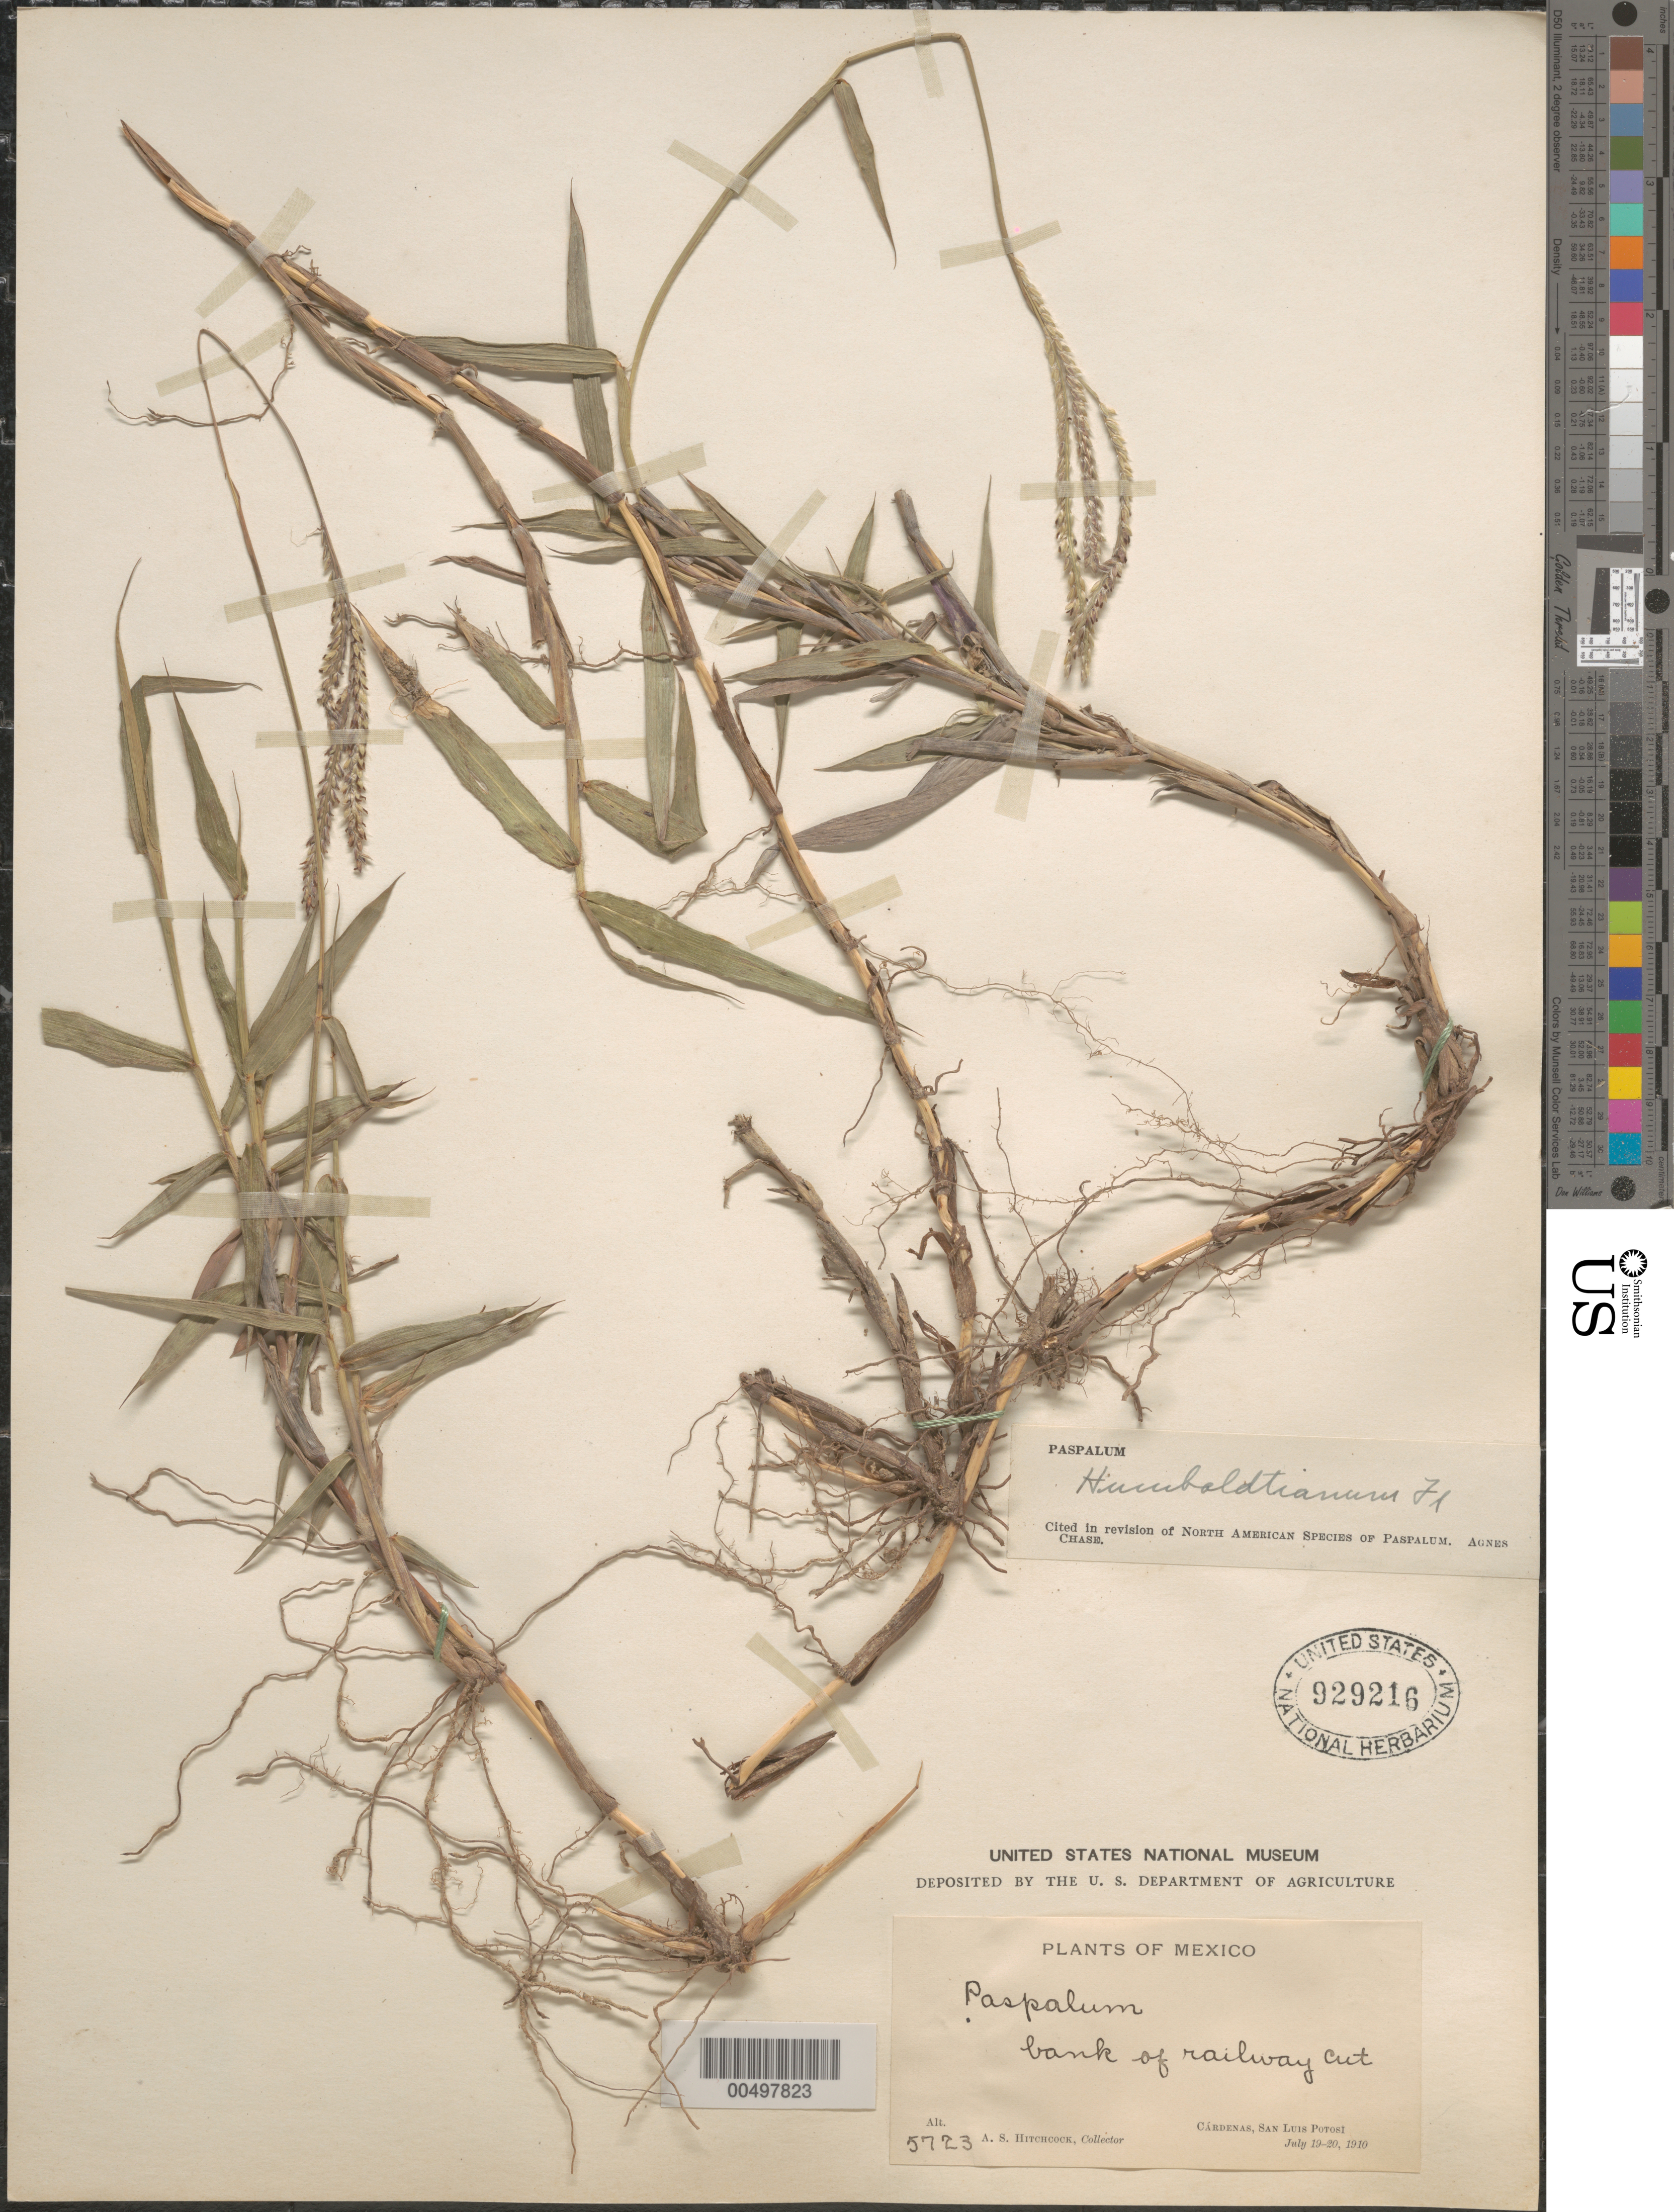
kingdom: Plantae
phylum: Tracheophyta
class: Liliopsida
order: Poales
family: Poaceae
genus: Paspalum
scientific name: Paspalum humboldtianum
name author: Flüggé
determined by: Chase, [M.] Agnes, (US)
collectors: A. S. Hitchcock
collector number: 5723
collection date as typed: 19 Jul 1910 to 20 Jul 1910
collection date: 1910-07-19/1910-07-20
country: Mexico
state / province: San Luis Potosi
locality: C rdenas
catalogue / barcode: US 929216